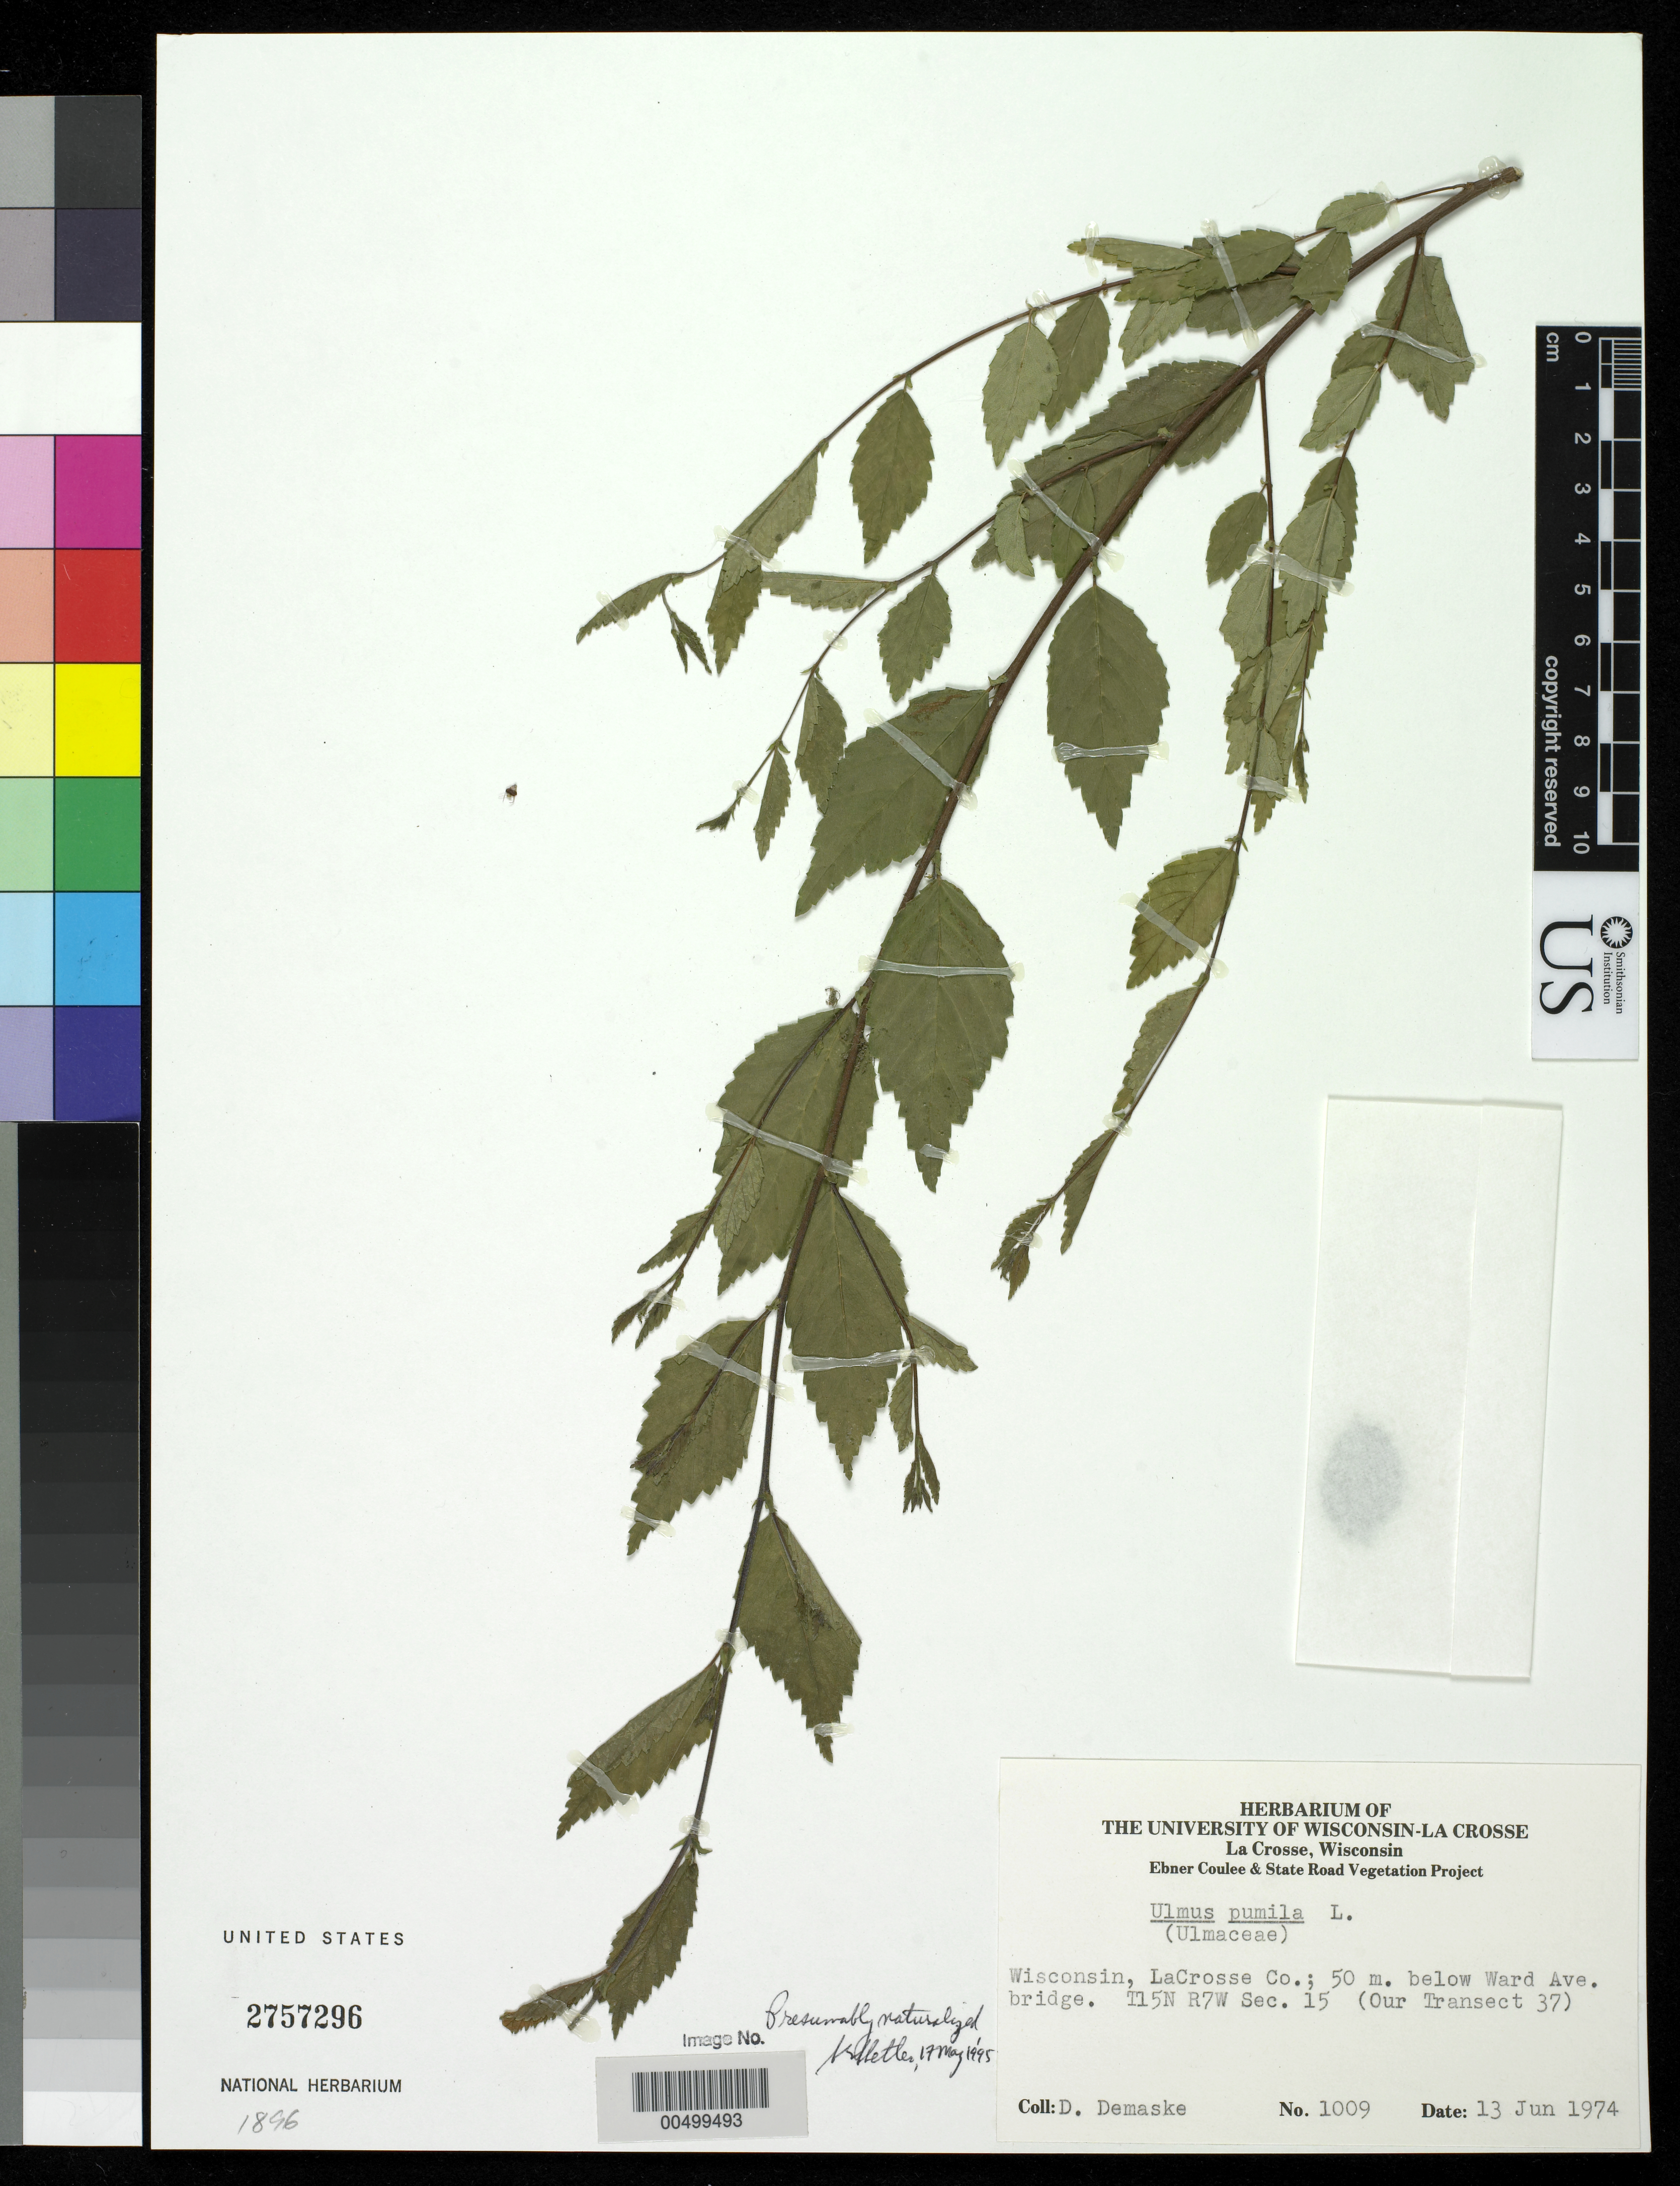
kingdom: Plantae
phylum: Tracheophyta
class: Magnoliopsida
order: Rosales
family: Ulmaceae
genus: Ulmus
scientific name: Ulmus pumila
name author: L.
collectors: D. Demaske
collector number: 1009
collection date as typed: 13 Jun 1974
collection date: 1974-06-13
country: United States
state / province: Wisconsin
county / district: La Crosse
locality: LaCrosse, 50 m. below Ward. Ave. Bridge, T15N R7W Sec. 15 ("Our transect 37")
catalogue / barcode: US 2757296